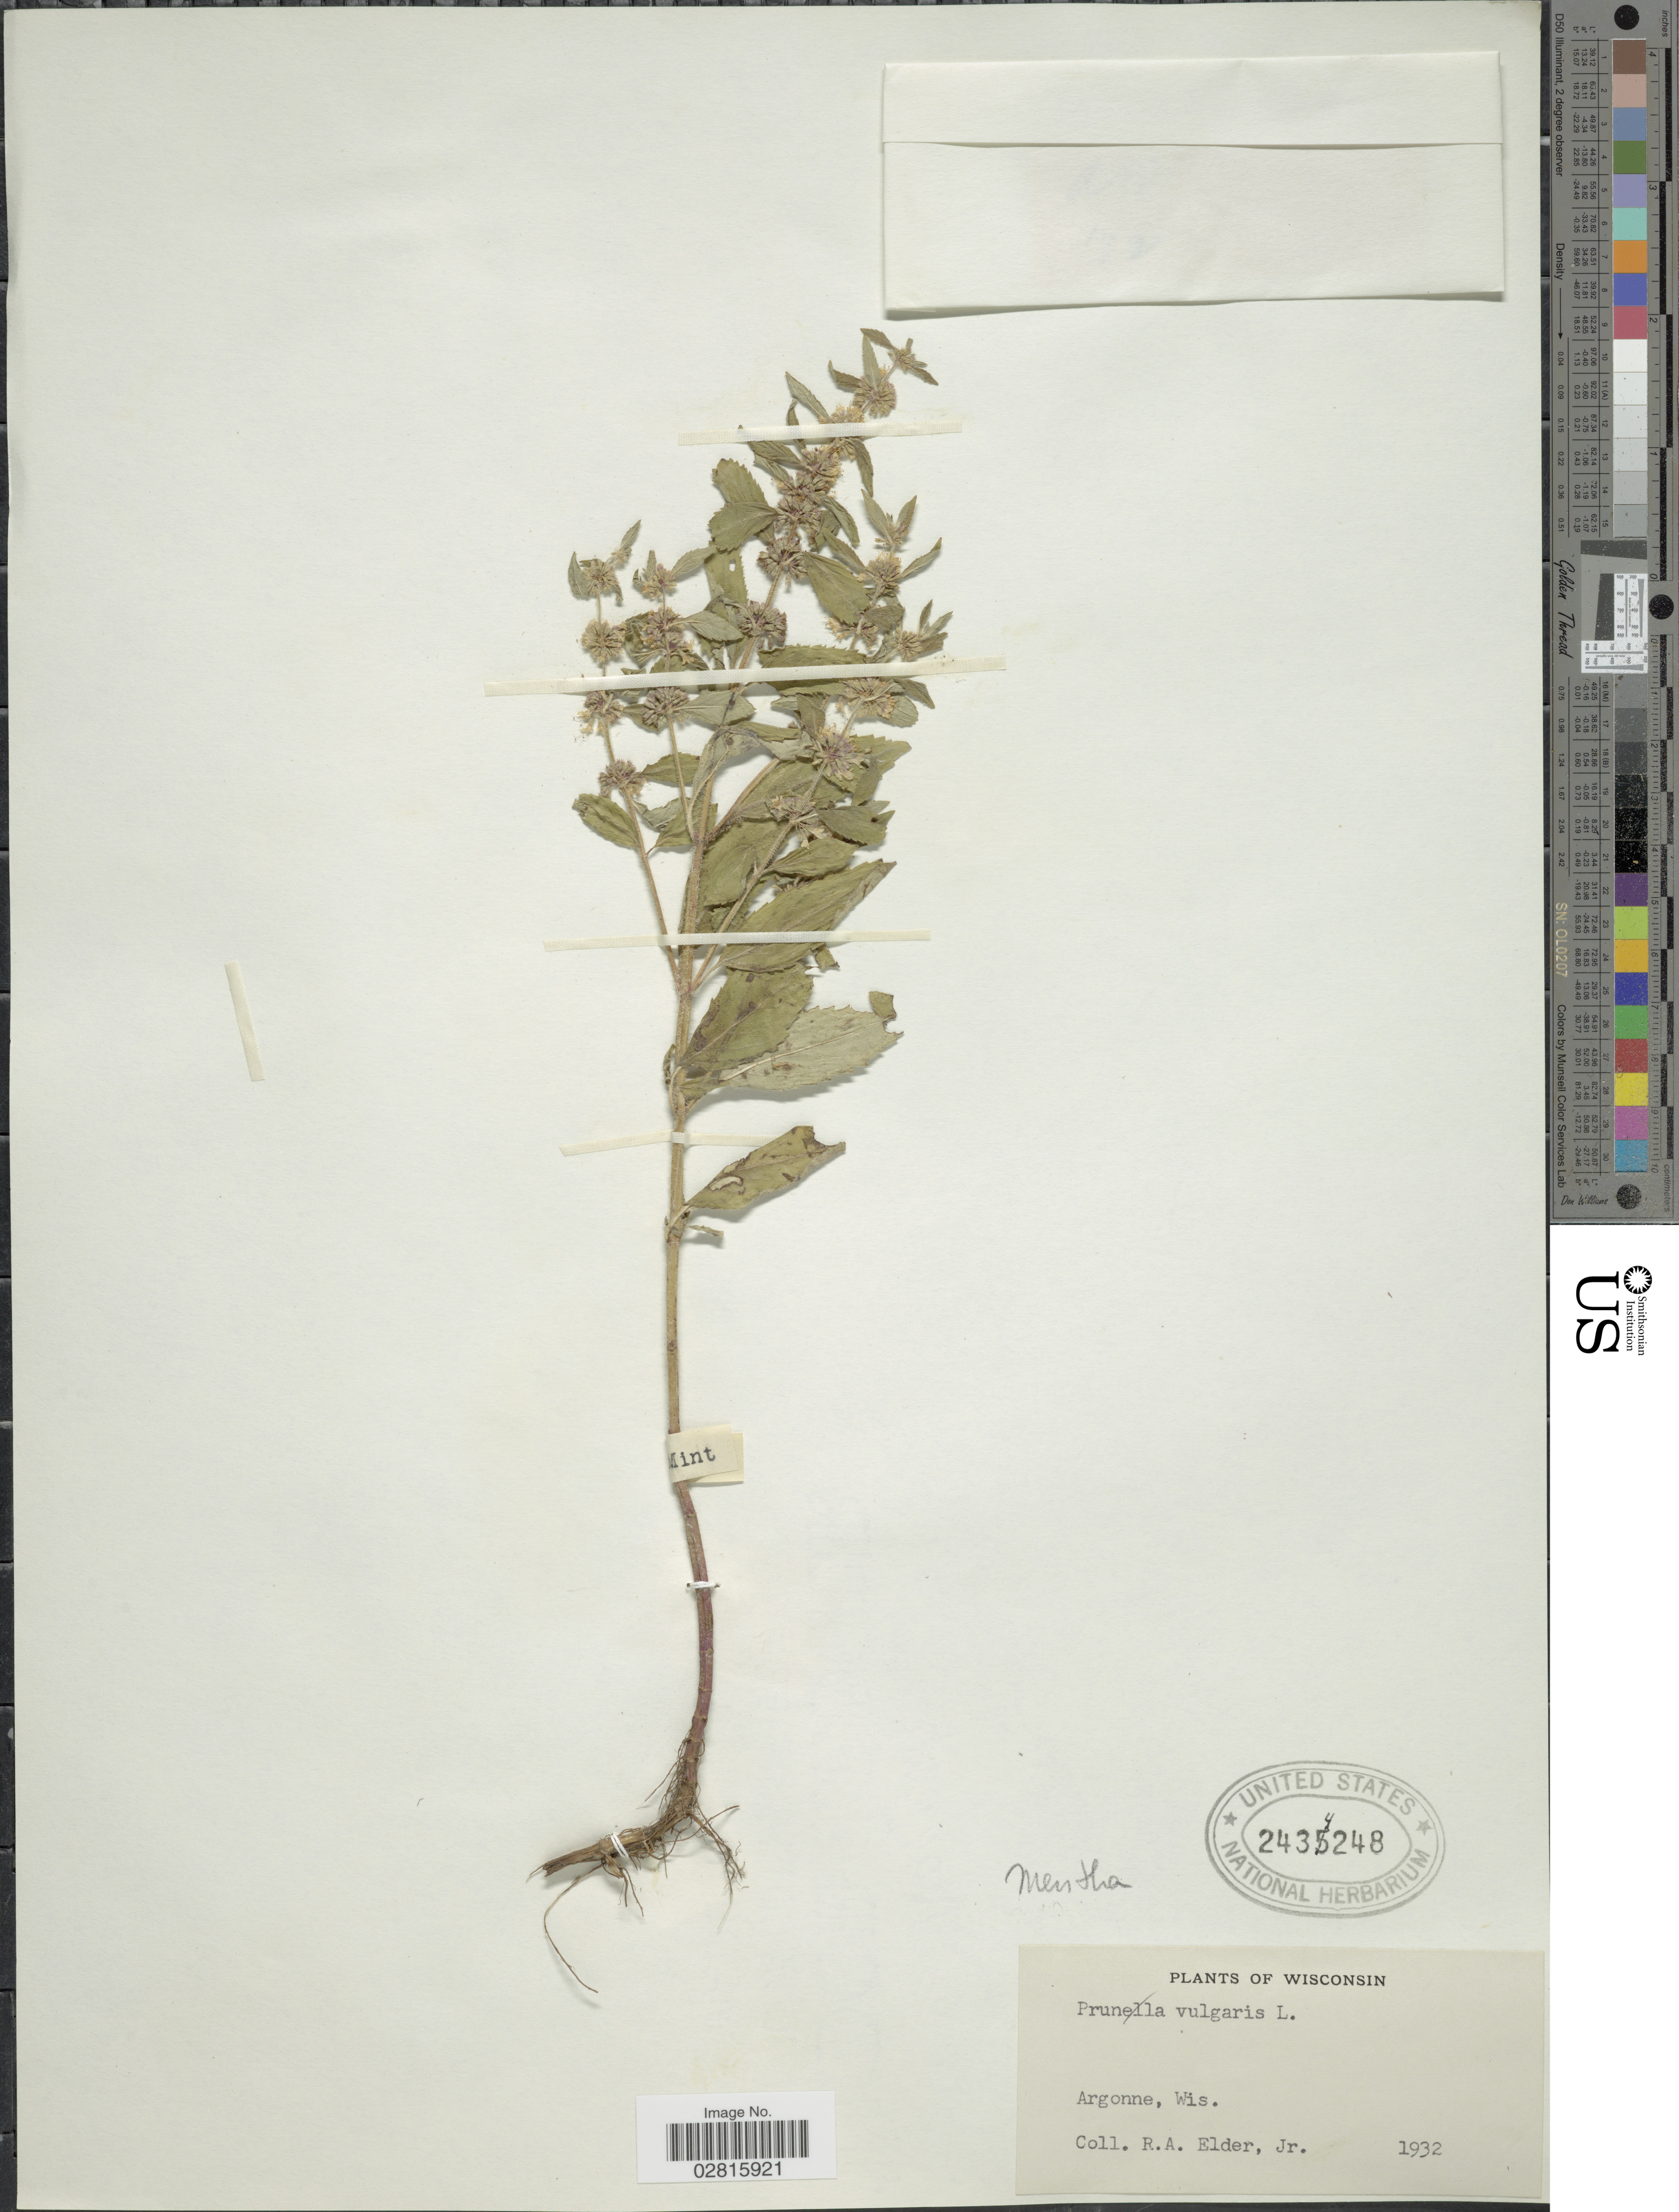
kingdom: Plantae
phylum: Tracheophyta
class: Magnoliopsida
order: Lamiales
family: Lamiaceae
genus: Mentha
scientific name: Mentha sp.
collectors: R. Elder Jr.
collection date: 1932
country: United States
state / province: Wisconsin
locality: Argonne, Wis.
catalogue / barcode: US 2434248